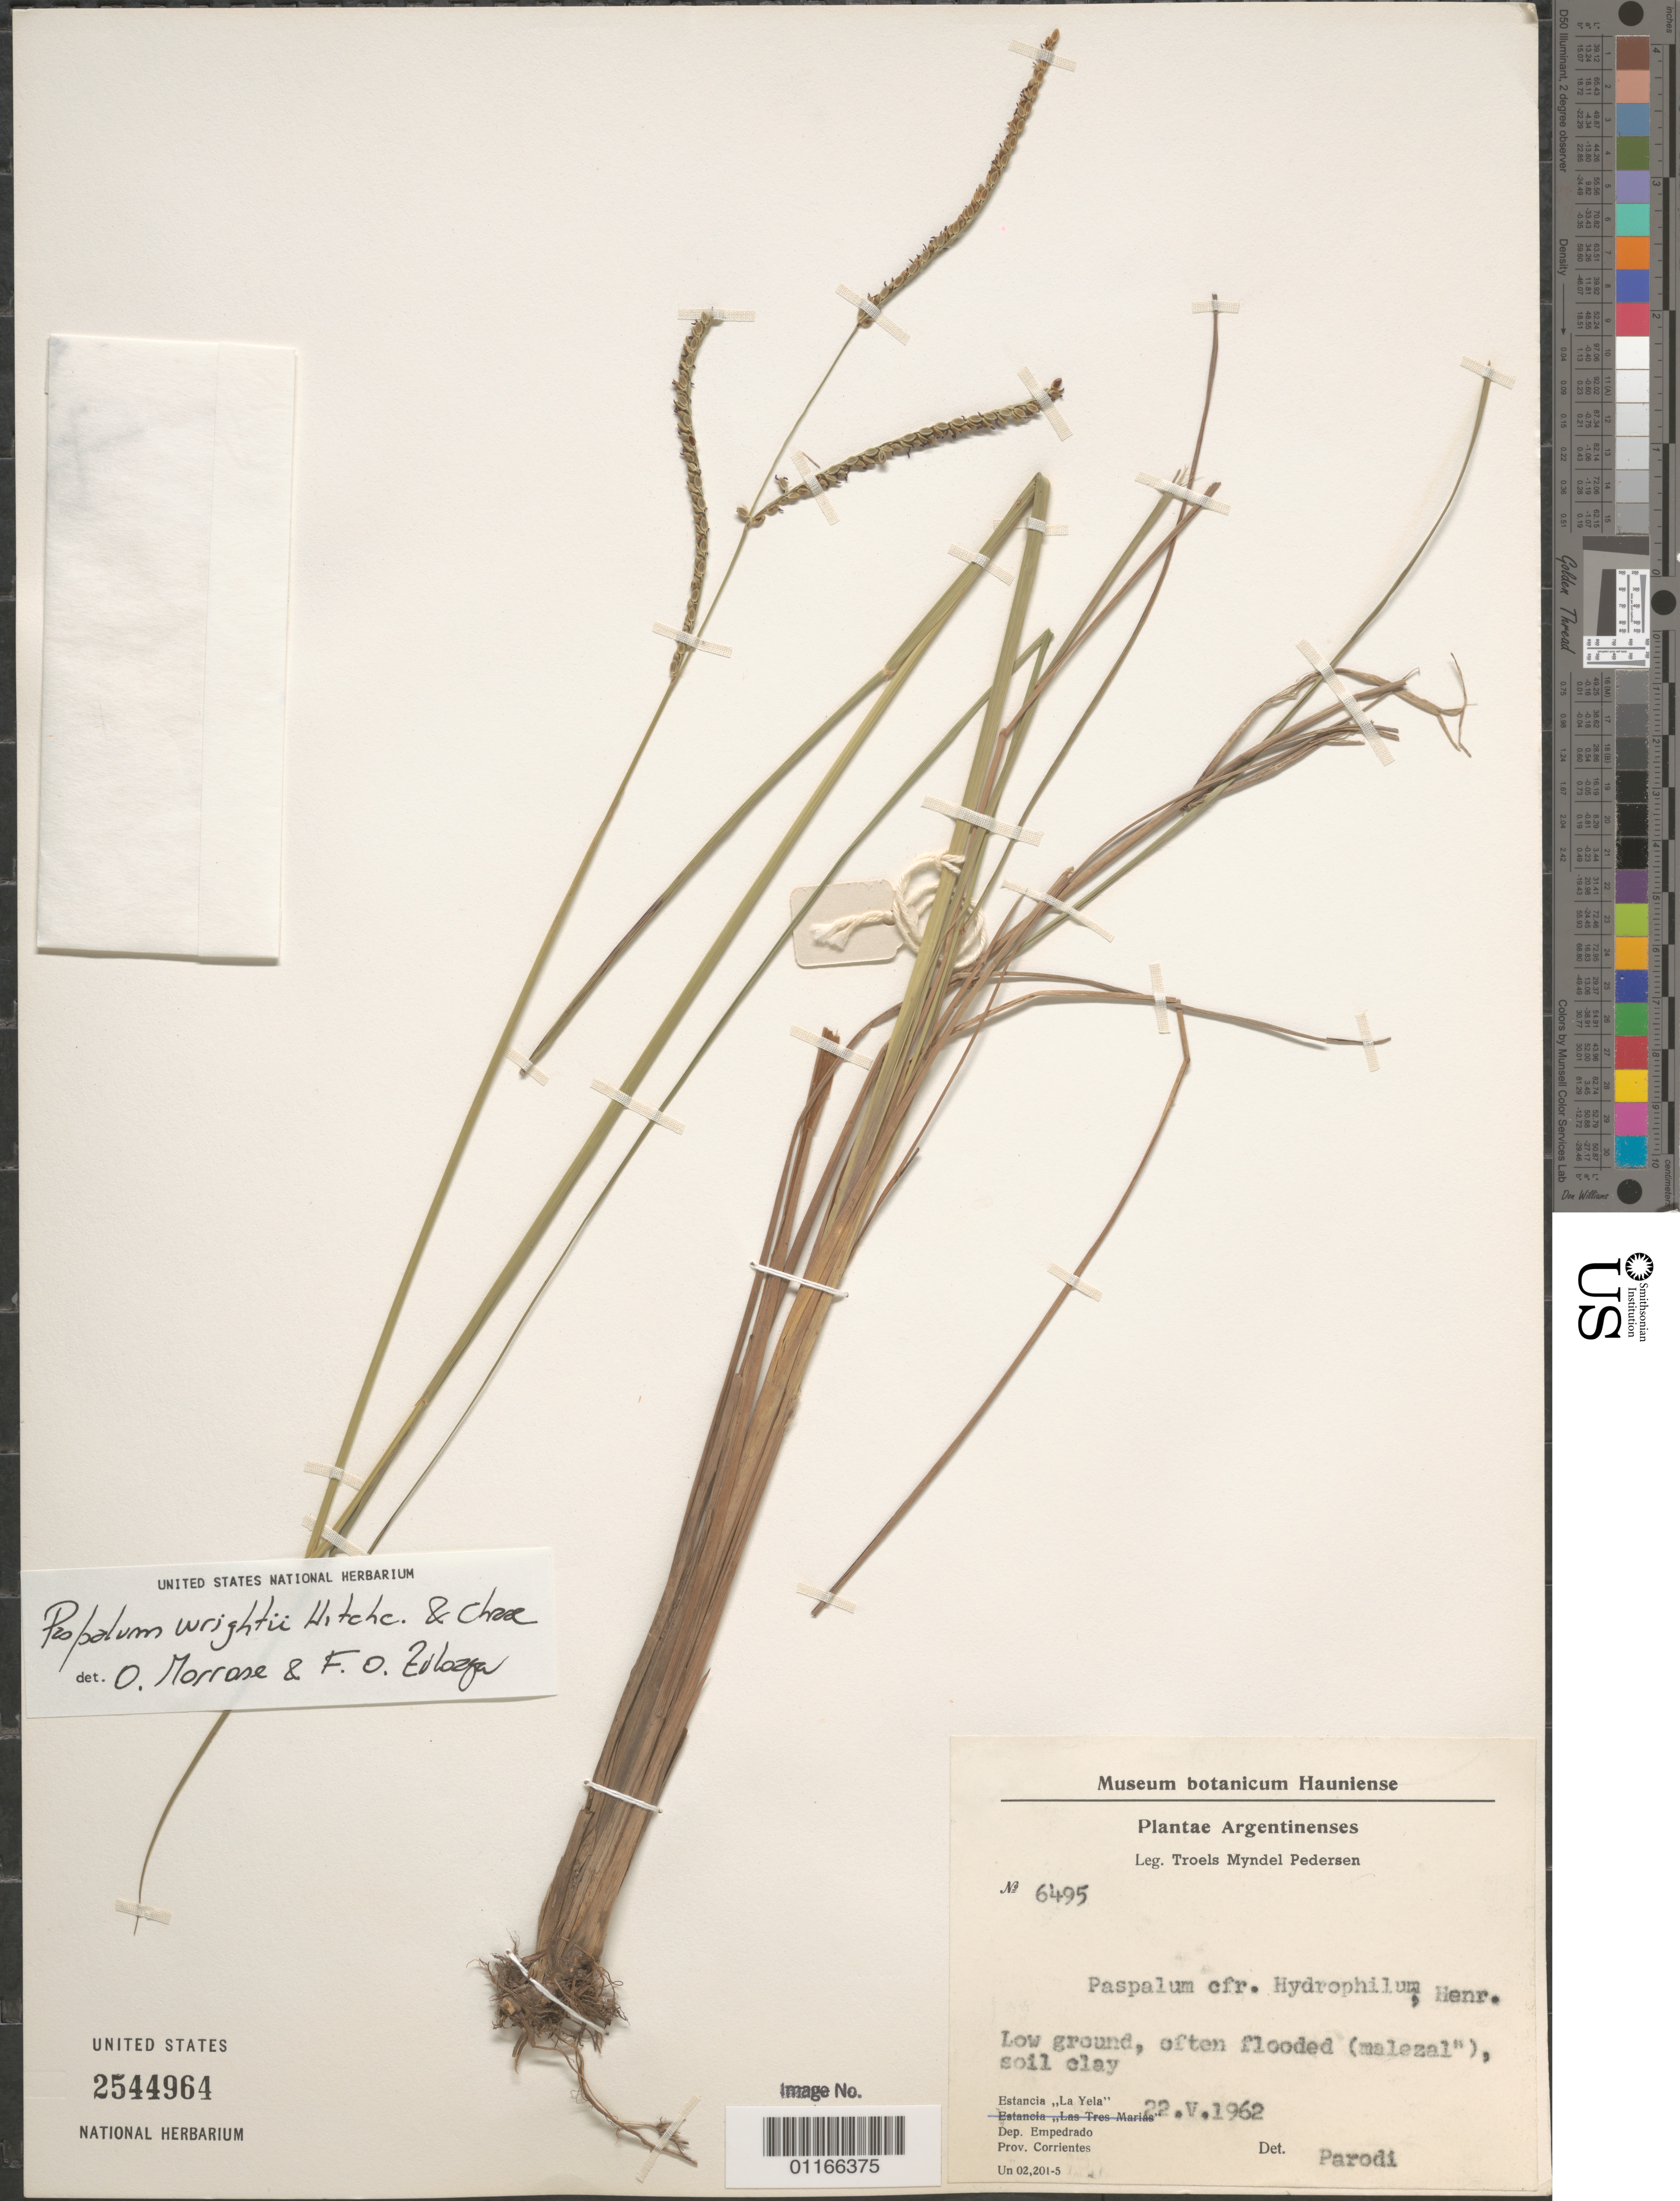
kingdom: Plantae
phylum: Tracheophyta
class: Liliopsida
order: Poales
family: Poaceae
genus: Paspalum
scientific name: Paspalum wrightii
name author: Hitchc. & Chase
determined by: Zuloaga, F. O.; Morrone, O. N.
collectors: T. M. Pedersen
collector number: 6495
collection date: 1962-05-22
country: Argentina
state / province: Corrientes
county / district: Empedrado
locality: Estamcoa "La Yela"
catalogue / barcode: US 2544964